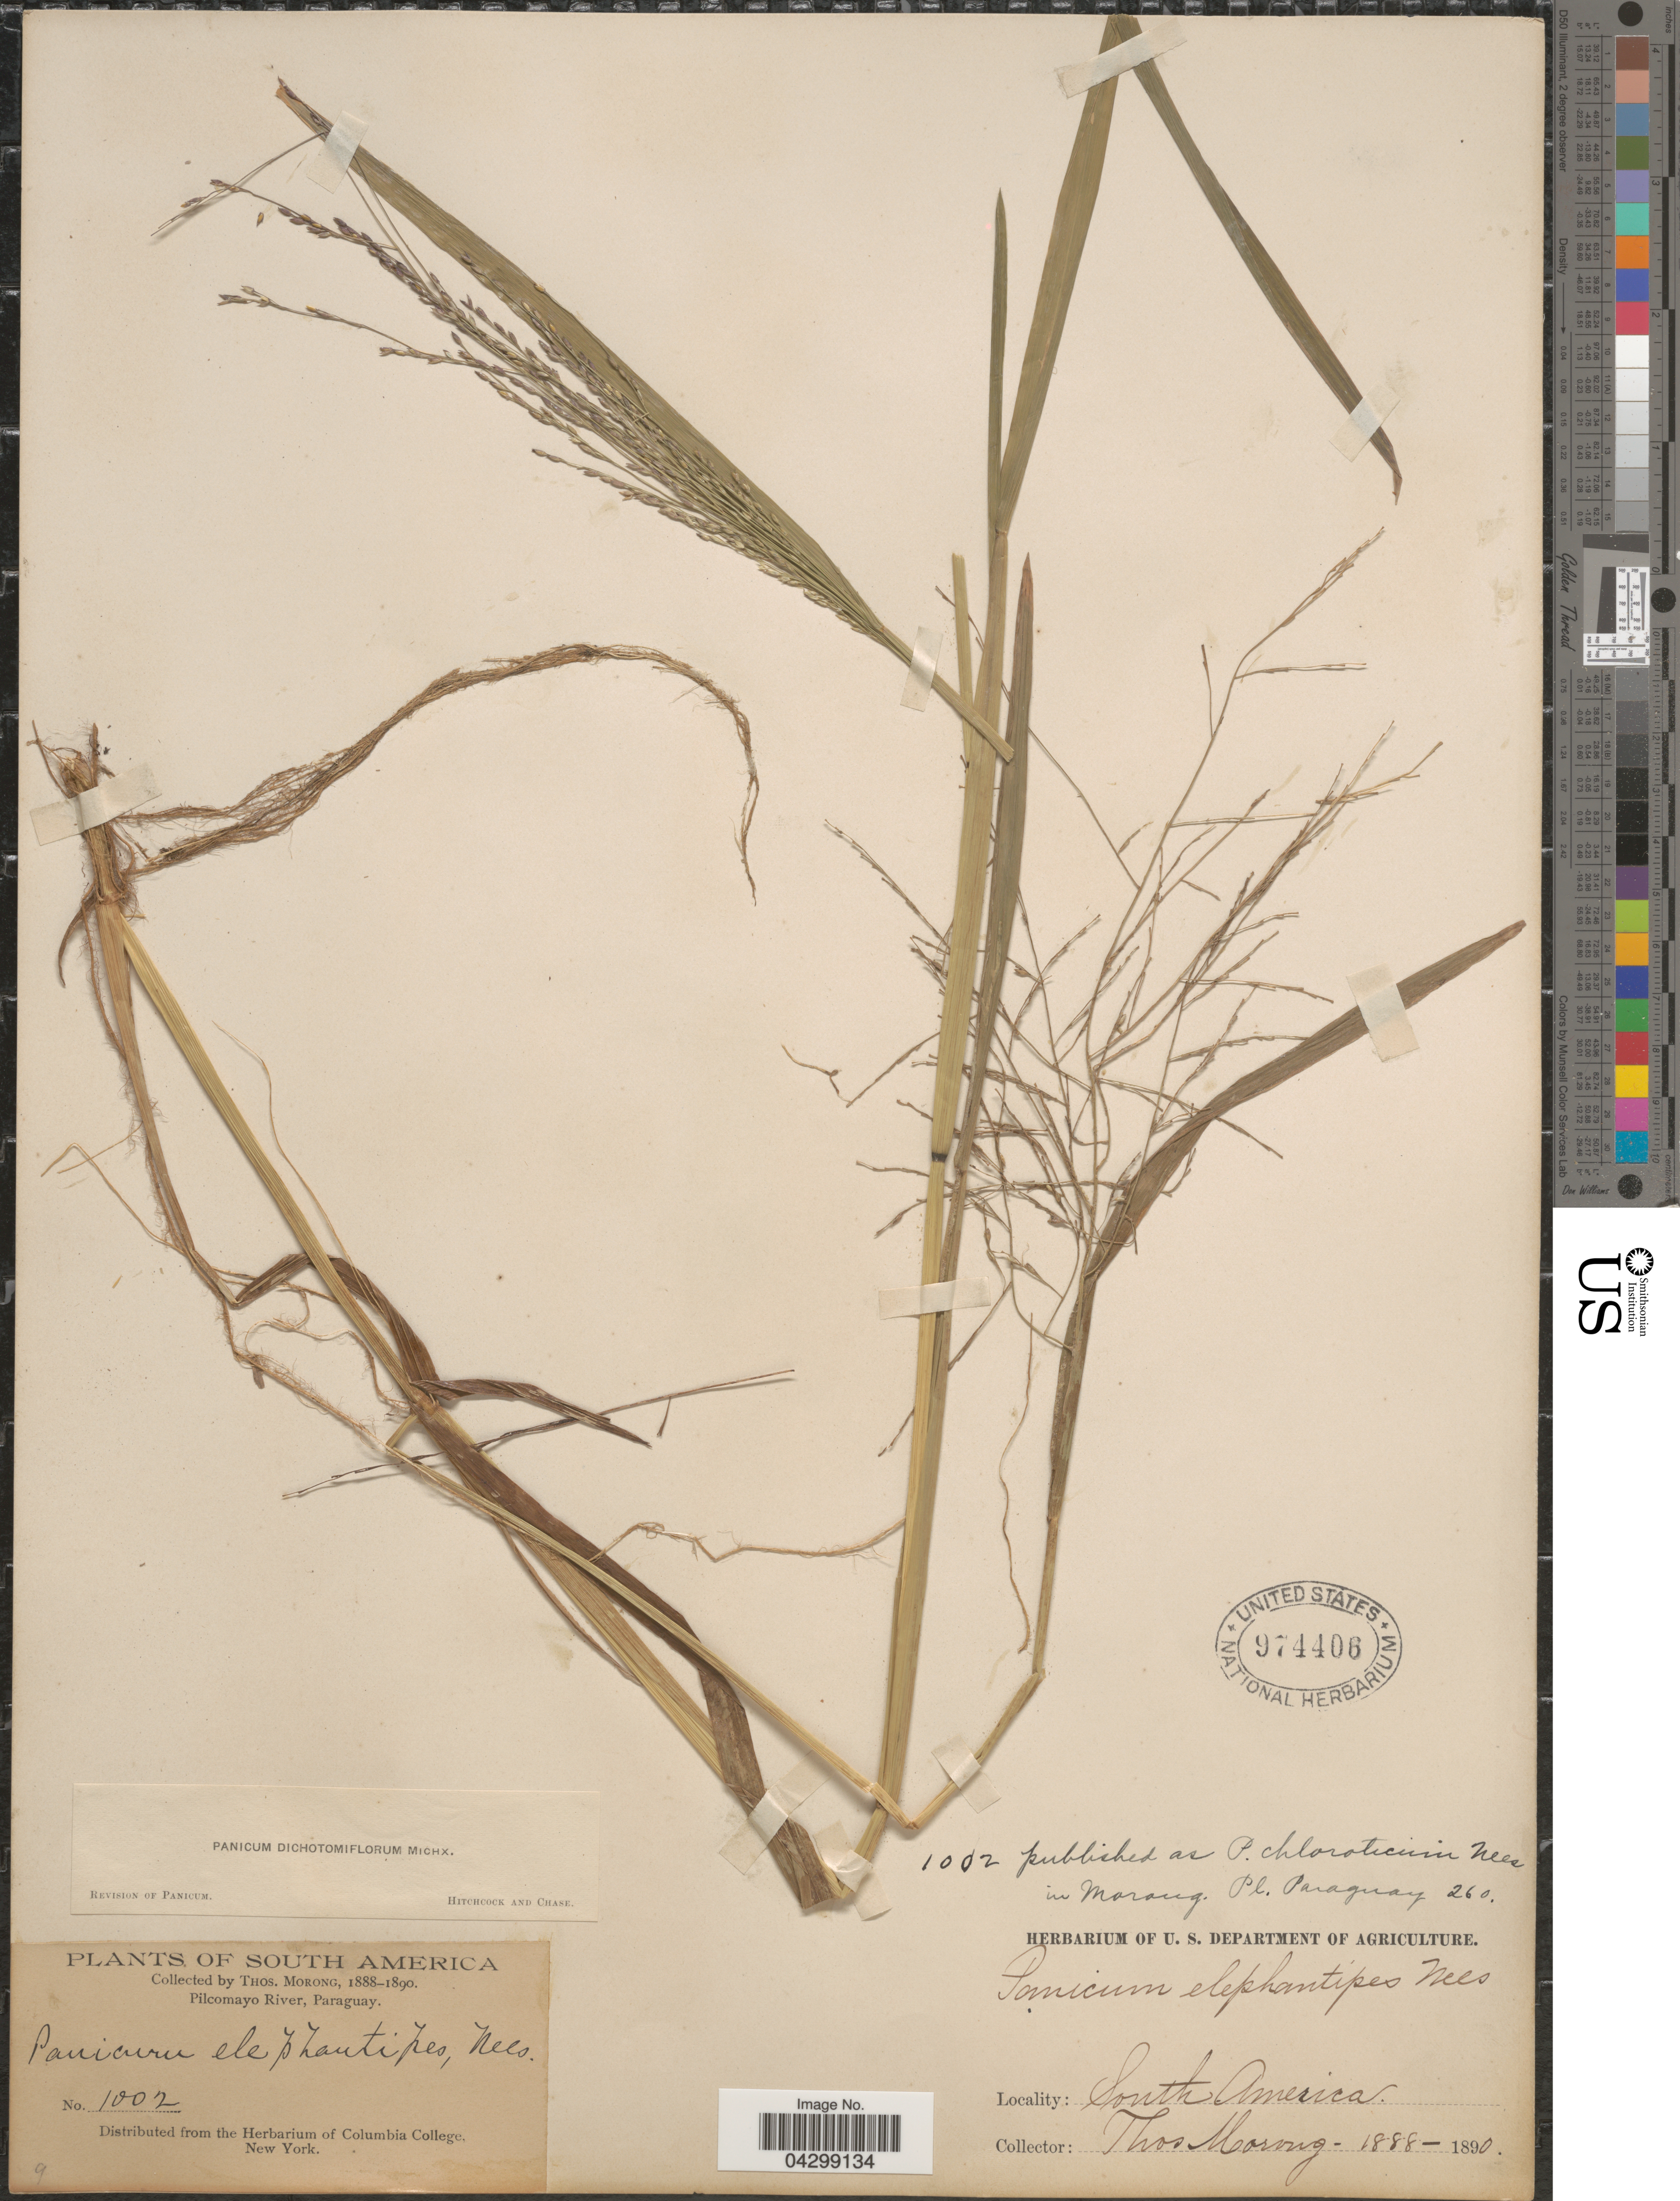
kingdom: Plantae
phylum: Tracheophyta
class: Liliopsida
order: Poales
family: Poaceae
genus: Panicum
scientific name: Panicum aquaticum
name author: Poir.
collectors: ex herb. T. Morong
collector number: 1002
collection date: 1888/1890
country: Paraguay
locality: Pilcomayo River.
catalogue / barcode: US 974406